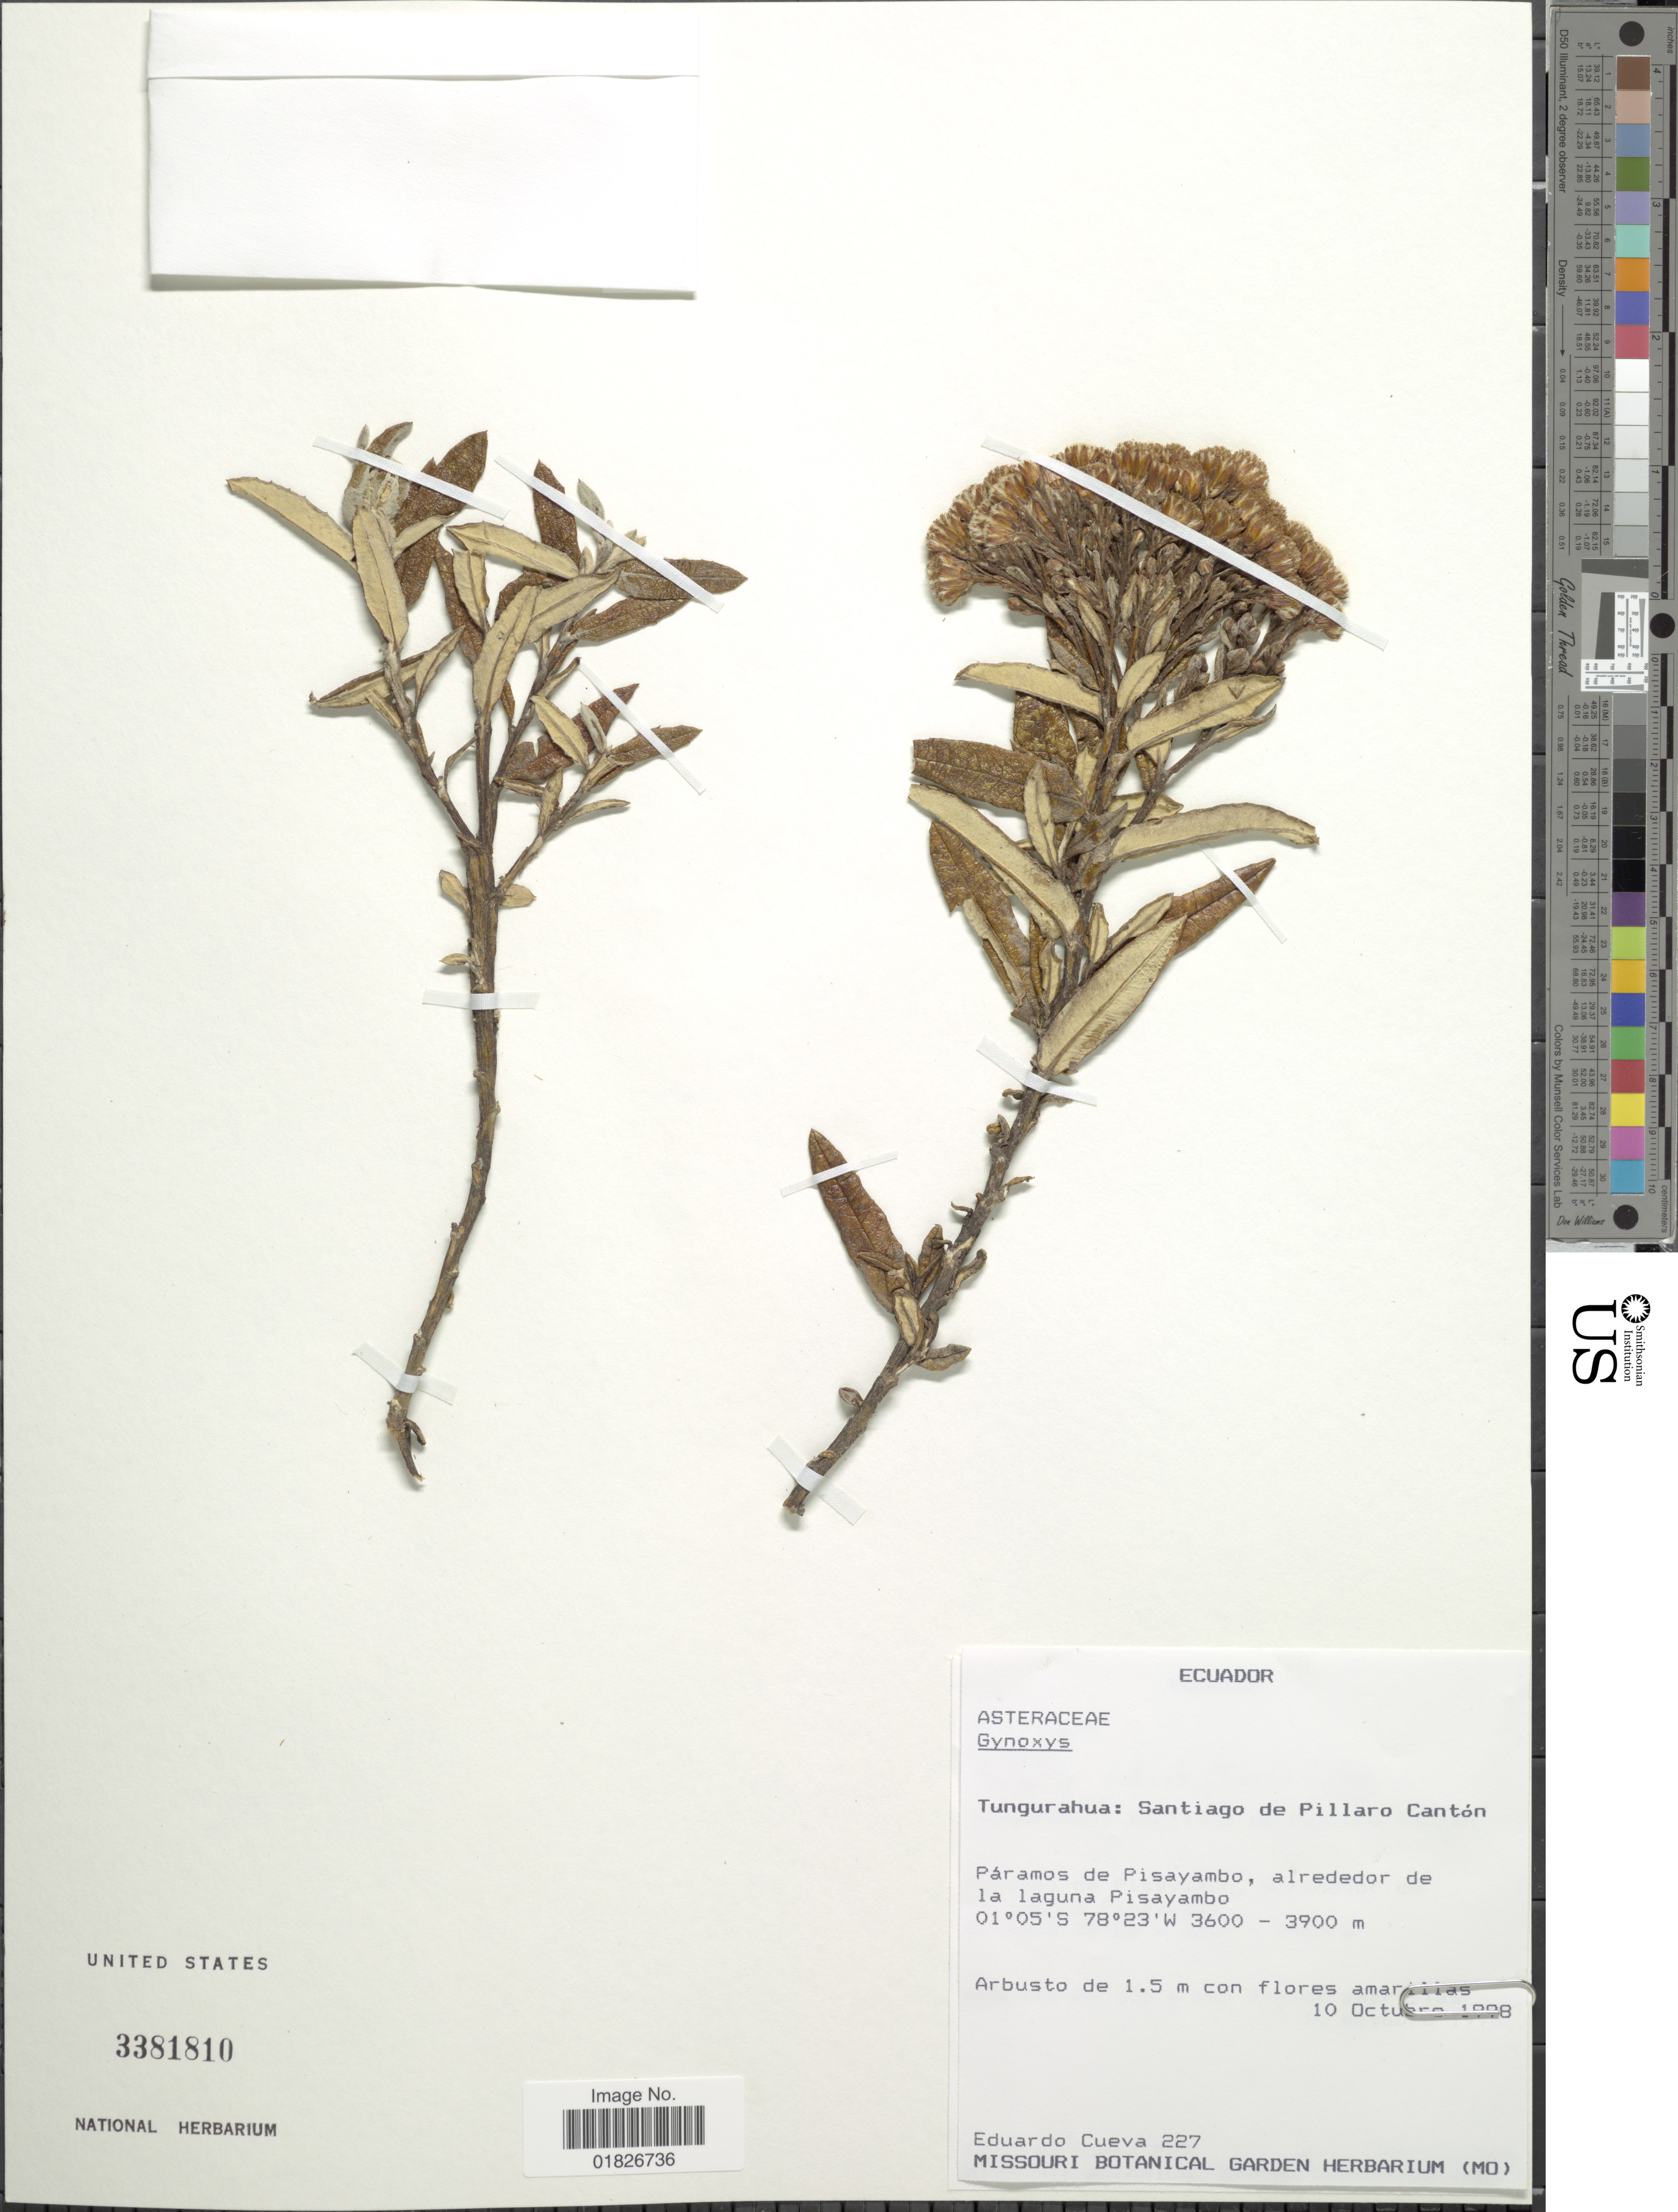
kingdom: Plantae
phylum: Tracheophyta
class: Magnoliopsida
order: Asterales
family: Asteraceae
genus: Gynoxys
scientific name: Gynoxys sp.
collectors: E. Cueva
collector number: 227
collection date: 1998-10-10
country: Ecuador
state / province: Tungurahua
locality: Santiago de Pillaro Canton, Paramos de Pisayambo, alrededor de la laguna Pisayambo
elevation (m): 3600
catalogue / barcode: US 3381810